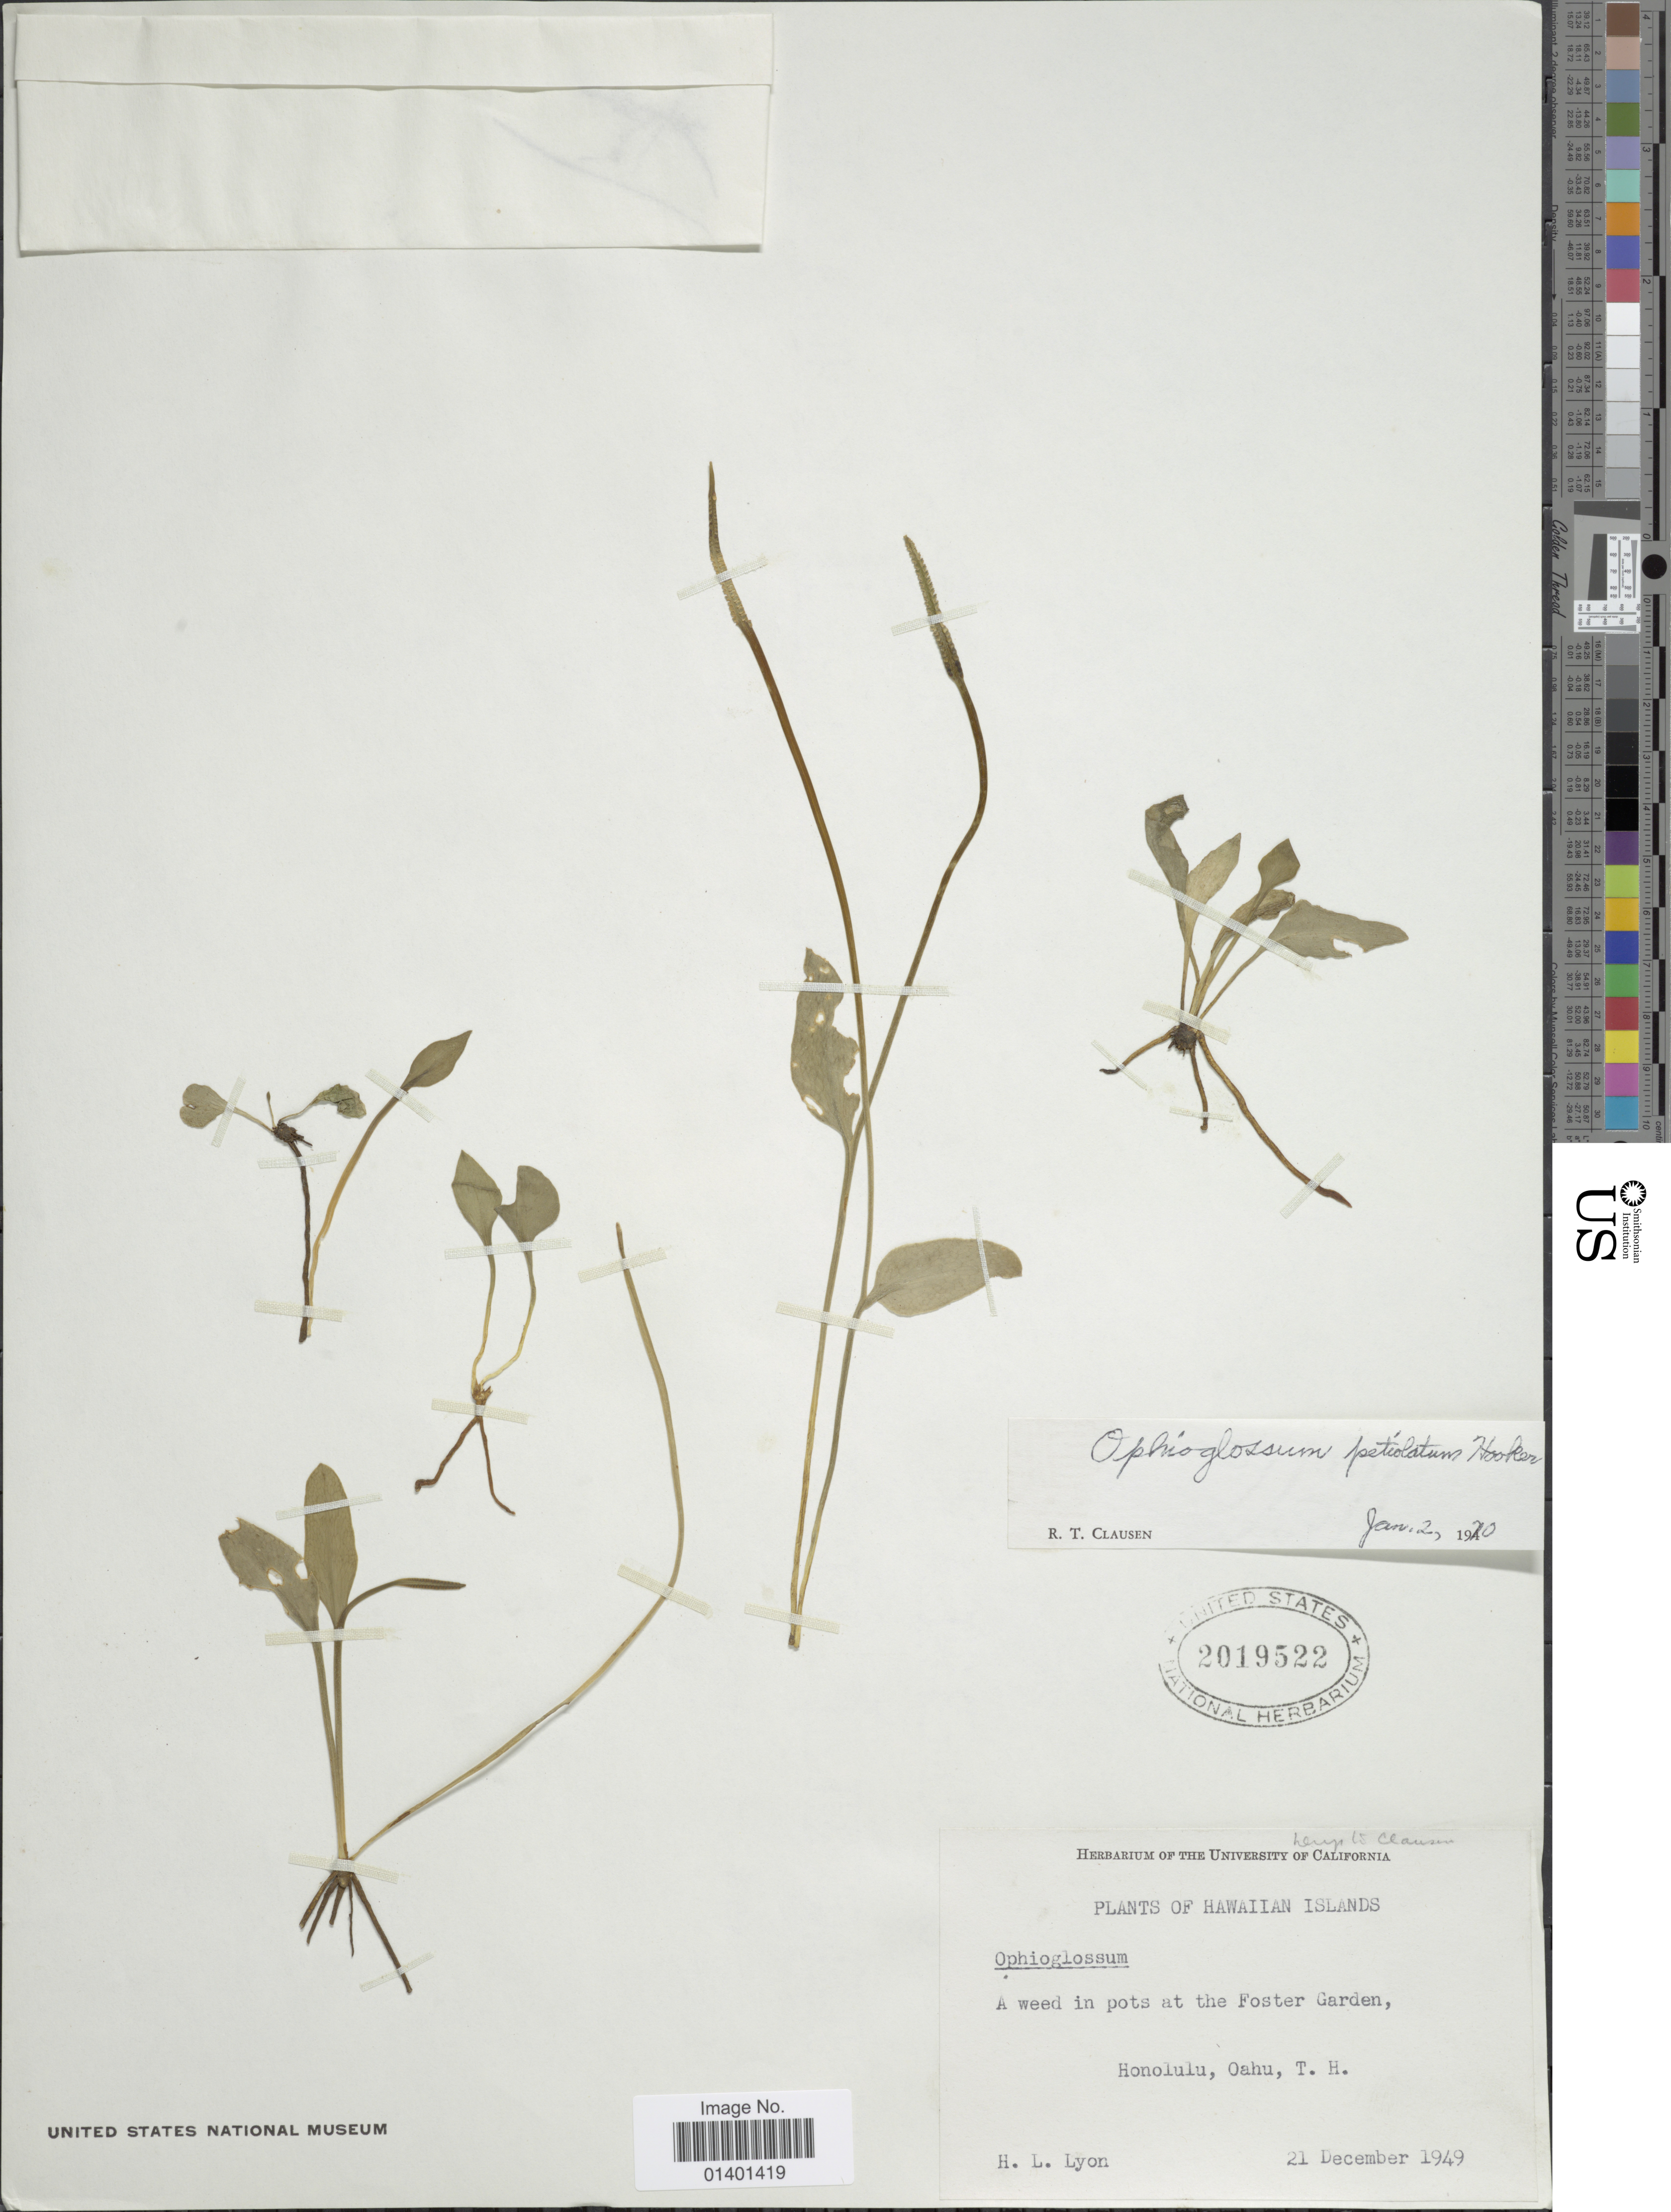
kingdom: Plantae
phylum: Tracheophyta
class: Polypodiopsida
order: Ophioglossales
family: Ophioglossaceae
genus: Ophioglossum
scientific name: Ophioglossum petiolatum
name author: Hook.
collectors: H. Lyon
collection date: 1949-12-21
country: United States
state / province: Hawaii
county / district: Honolulu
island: Oahu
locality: Hawaiian islands, Honolulu, Oahu, T.H.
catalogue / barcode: US 2019522